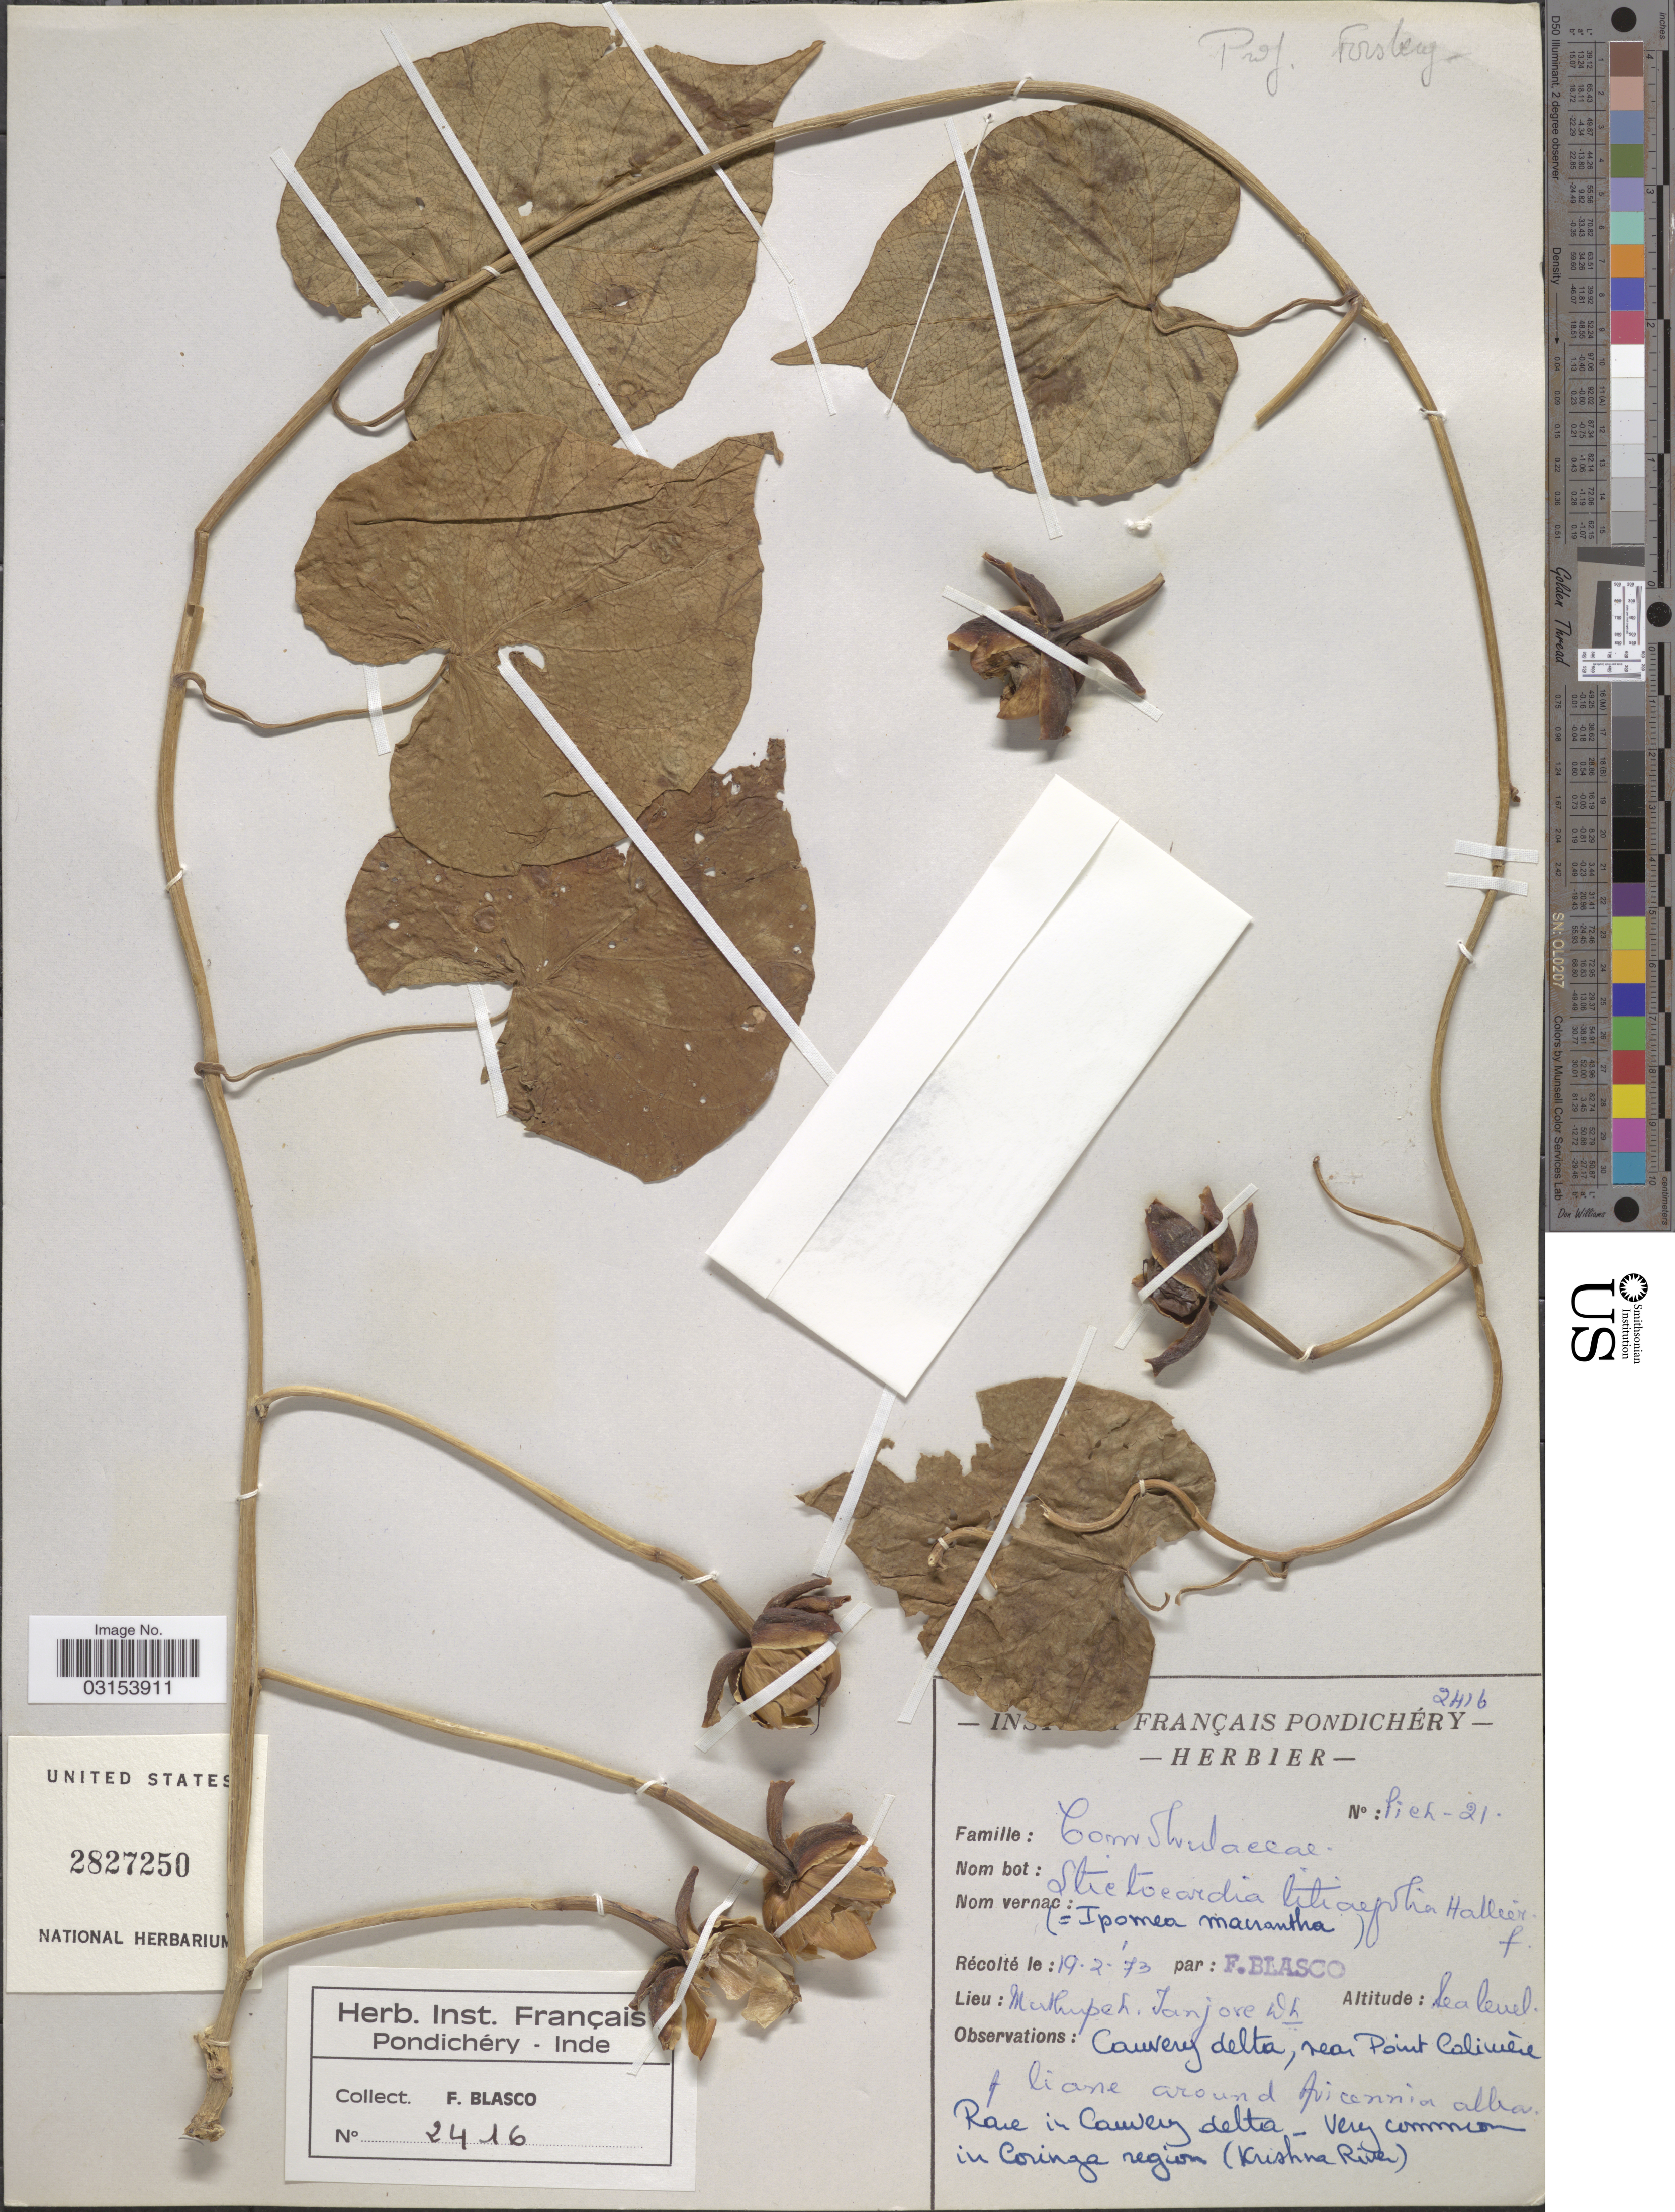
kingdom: Plantae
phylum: Tracheophyta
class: Magnoliopsida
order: Solanales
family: Convolvulaceae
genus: Ipomoea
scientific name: Ipomoea macrantha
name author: Roem. & Schult.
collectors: F. Blasco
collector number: Sich-21*/2416?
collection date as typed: Transcribed d/m/y: 19/2/73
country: India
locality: Muthupeh. Jangore Dt. Cauvery delta, near Point Calimére. Rare in Cauvery delta - very common in Coringa region (Krishna River).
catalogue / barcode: US 2827250